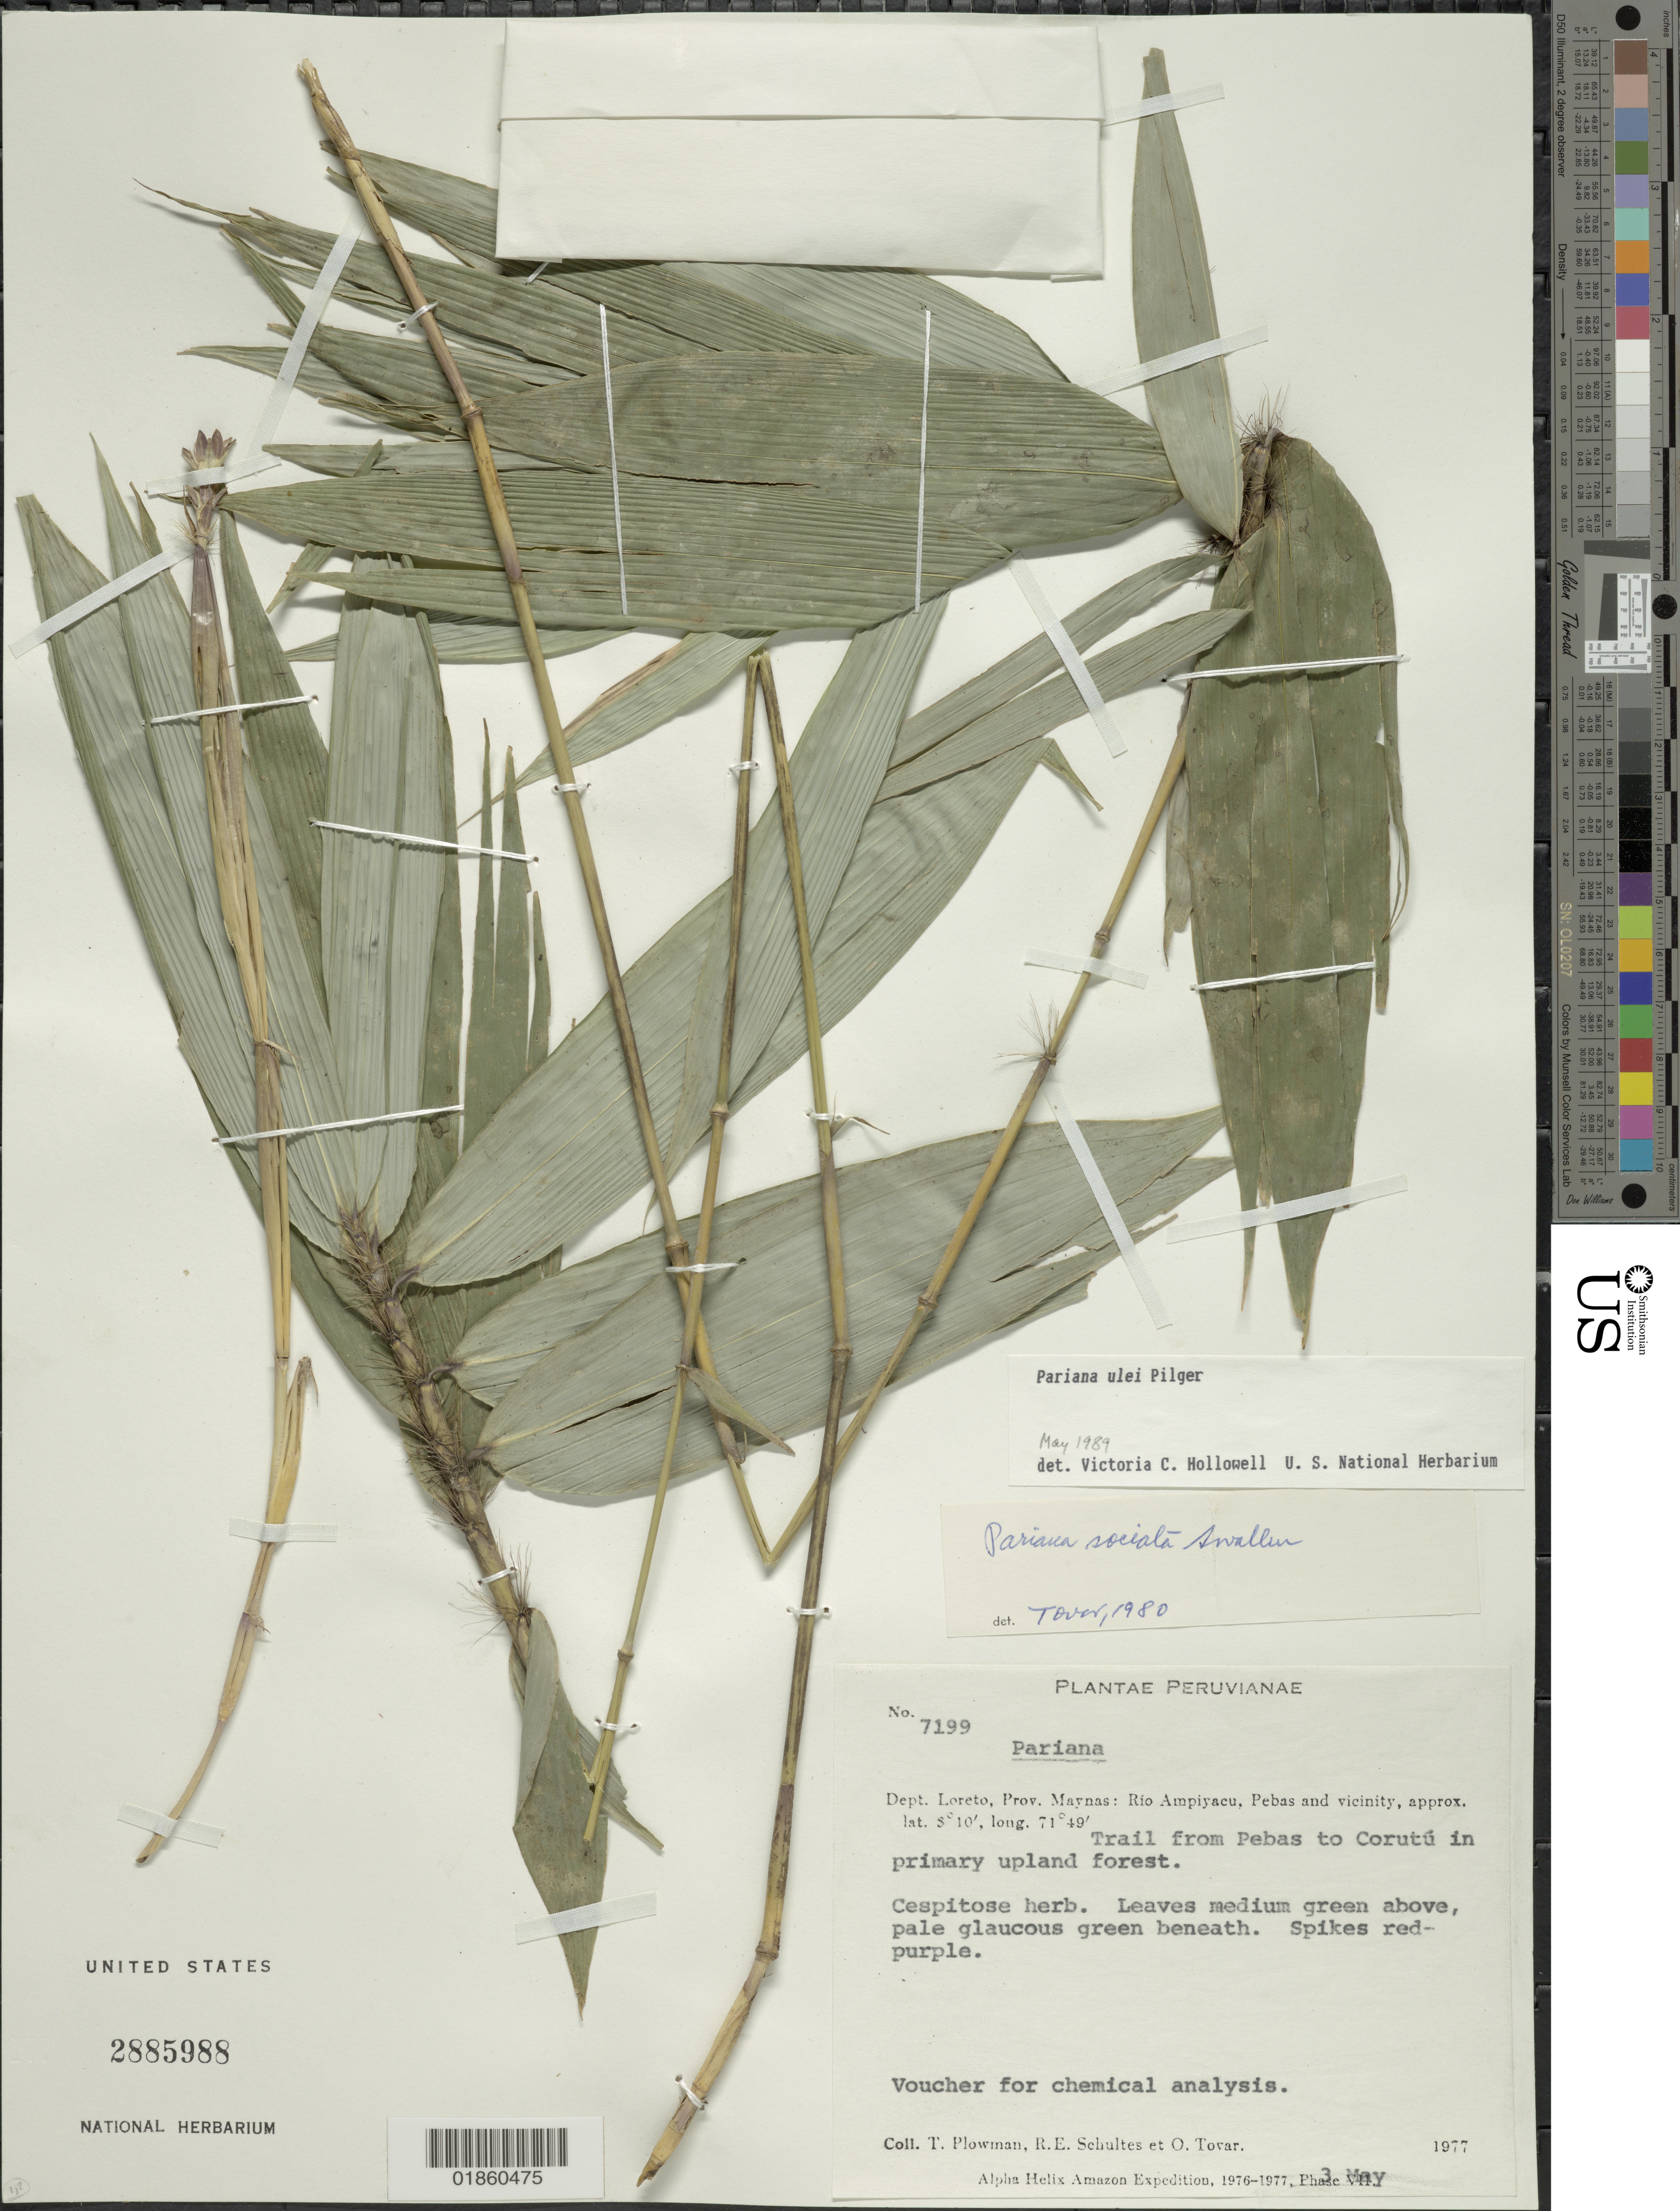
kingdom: Plantae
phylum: Tracheophyta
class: Liliopsida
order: Poales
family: Poaceae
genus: Pariana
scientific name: Pariana ulei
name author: Pilg.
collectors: T. Plowman, R. E. Schultes & O. Tovar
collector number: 7199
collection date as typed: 1977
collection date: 1977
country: Peru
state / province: Loreto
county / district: Maynas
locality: Rio Ampiyacu, Pebas & vicinity.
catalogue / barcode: US 2885988